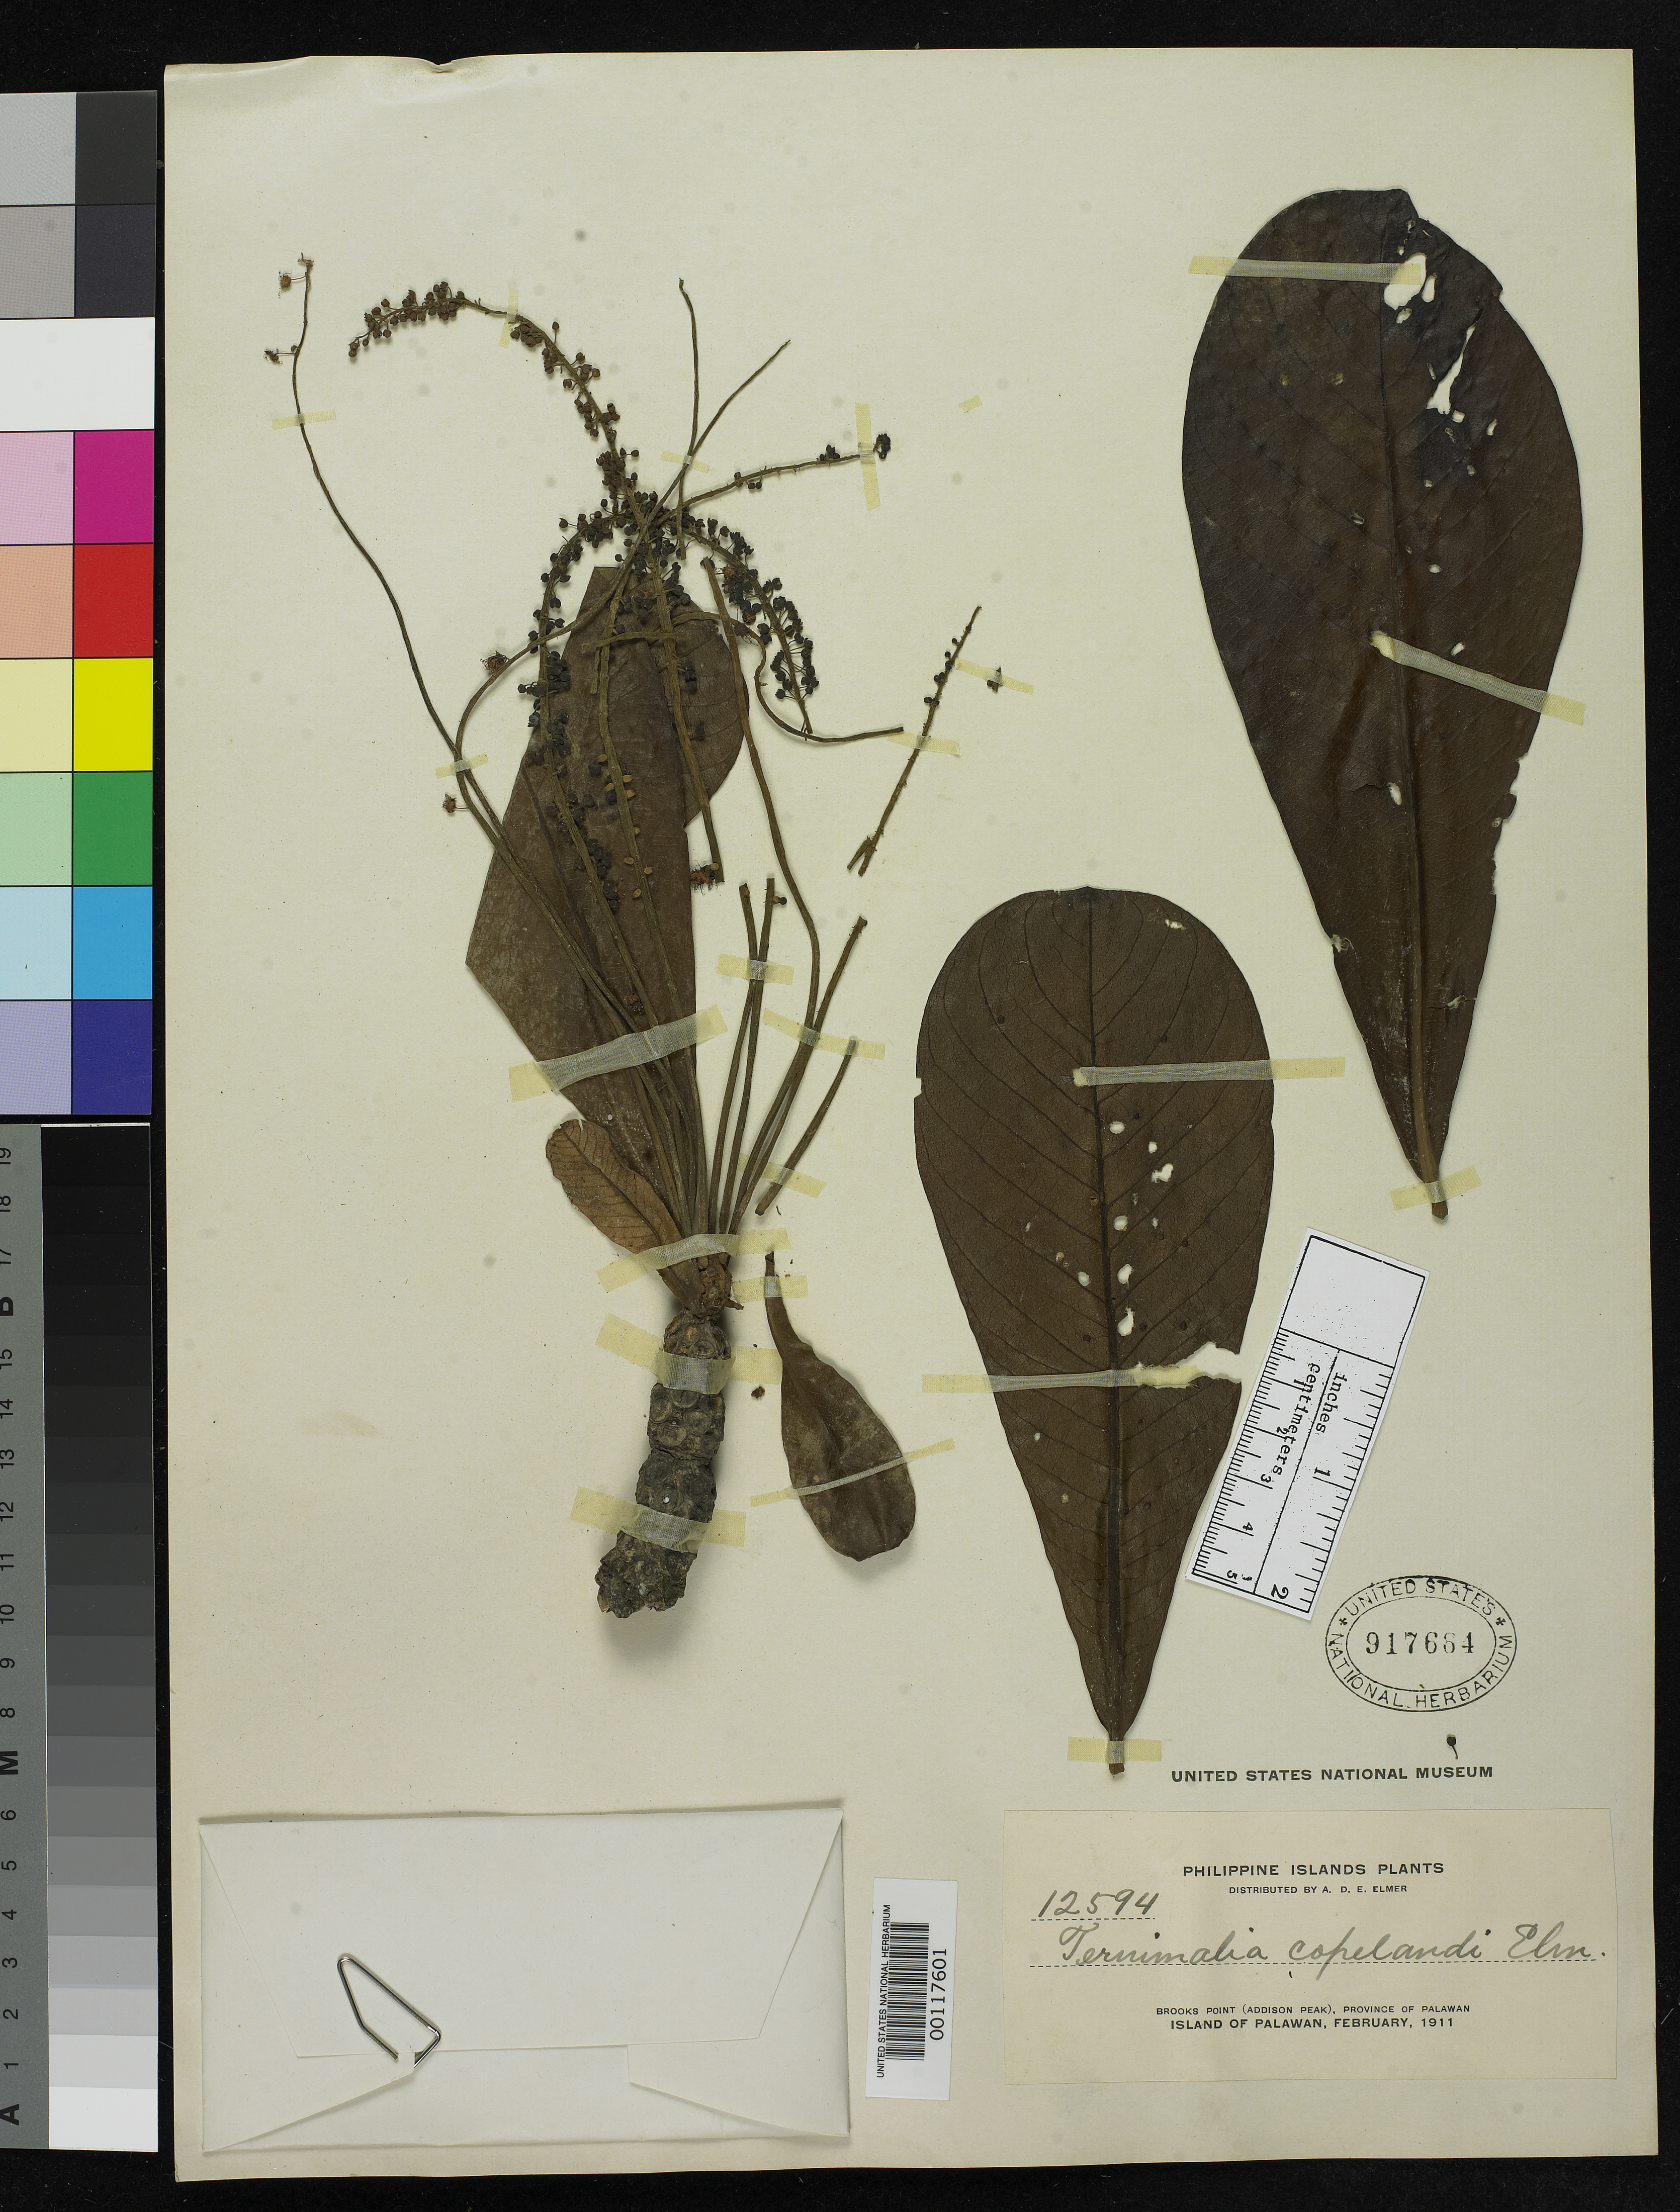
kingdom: Plantae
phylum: Tracheophyta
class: Magnoliopsida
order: Myrtales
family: Combretaceae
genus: Terminalia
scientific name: Terminalia copelandi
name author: Elmer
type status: Isotype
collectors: A. D. E. Elmer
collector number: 12594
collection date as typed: Feb 1911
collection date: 1911-02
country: Philippines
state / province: Mimaropa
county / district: Palawan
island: Palawan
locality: Brooks Point (Addison Peak), province of Palawan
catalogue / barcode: US 917664